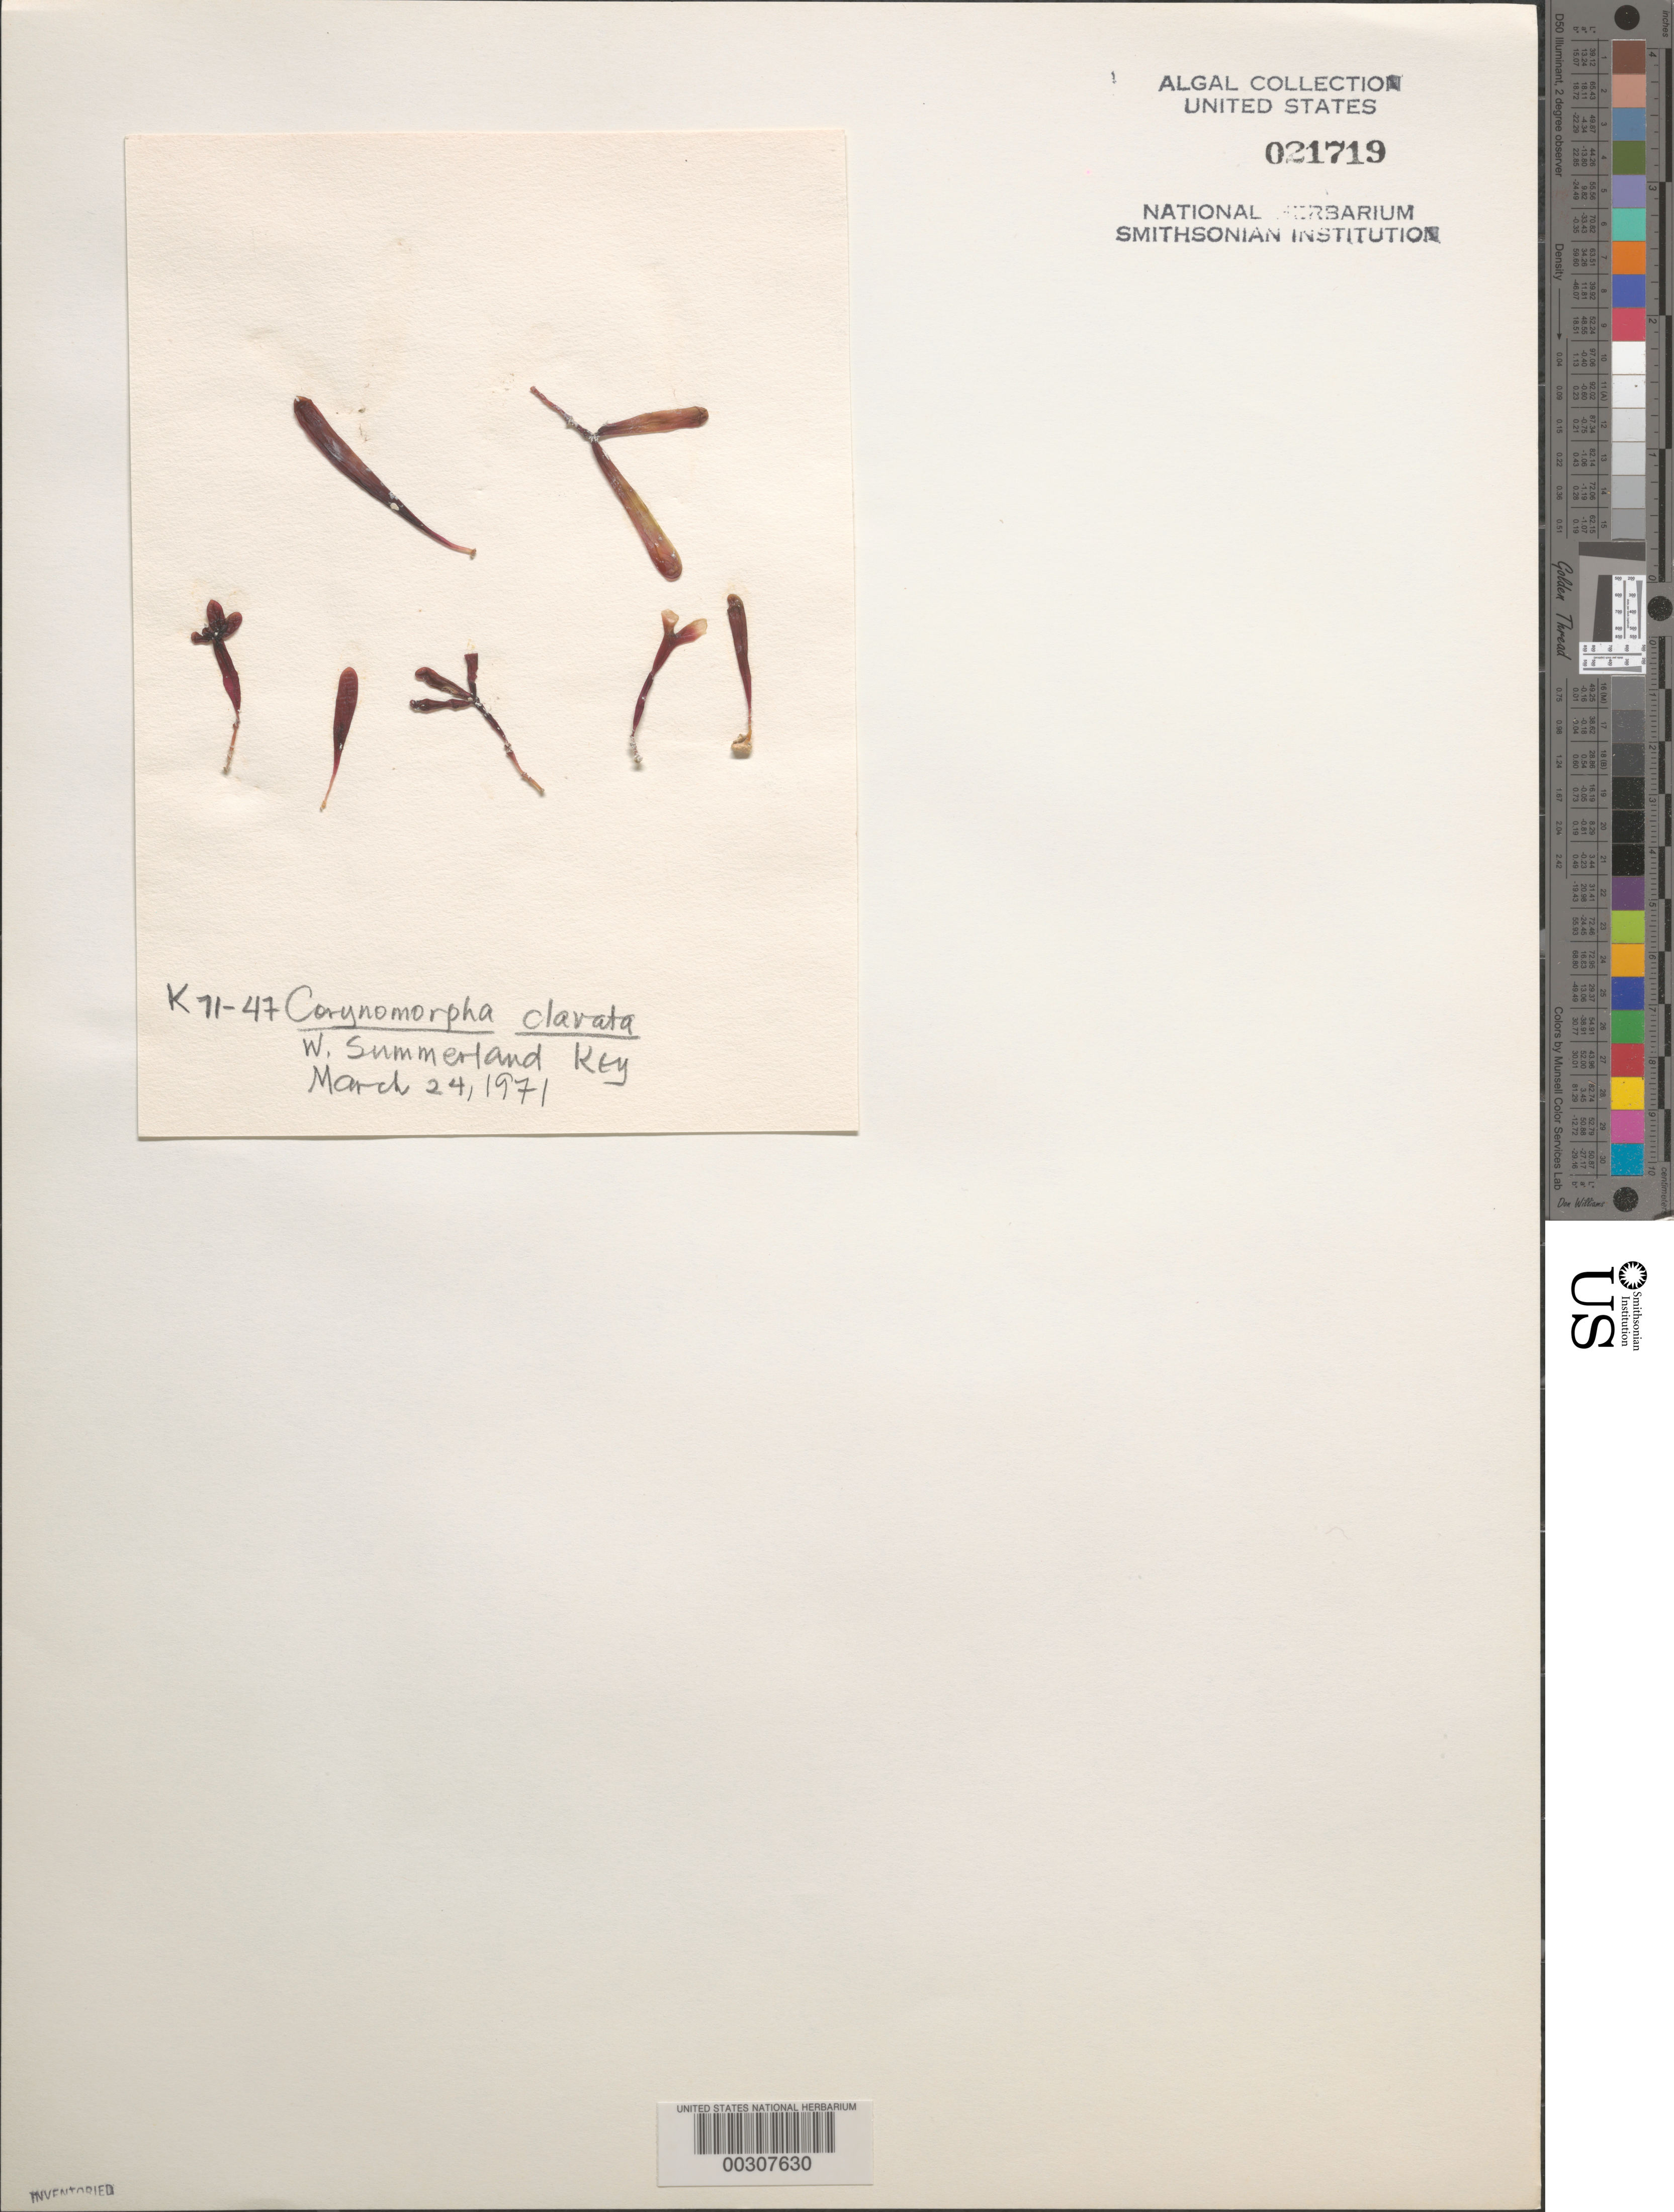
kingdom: Plantae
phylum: Rhodophyta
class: Florideophyceae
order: Halymeniales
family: Halymeniaceae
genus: Corynomorpha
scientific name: Corynomorpha clavata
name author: (Harv.) J. Agardh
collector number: K-71-47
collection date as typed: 24 Mar 1971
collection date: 1971-03-24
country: United States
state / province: Florida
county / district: Monroe County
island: West Summerland Key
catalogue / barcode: US 21719